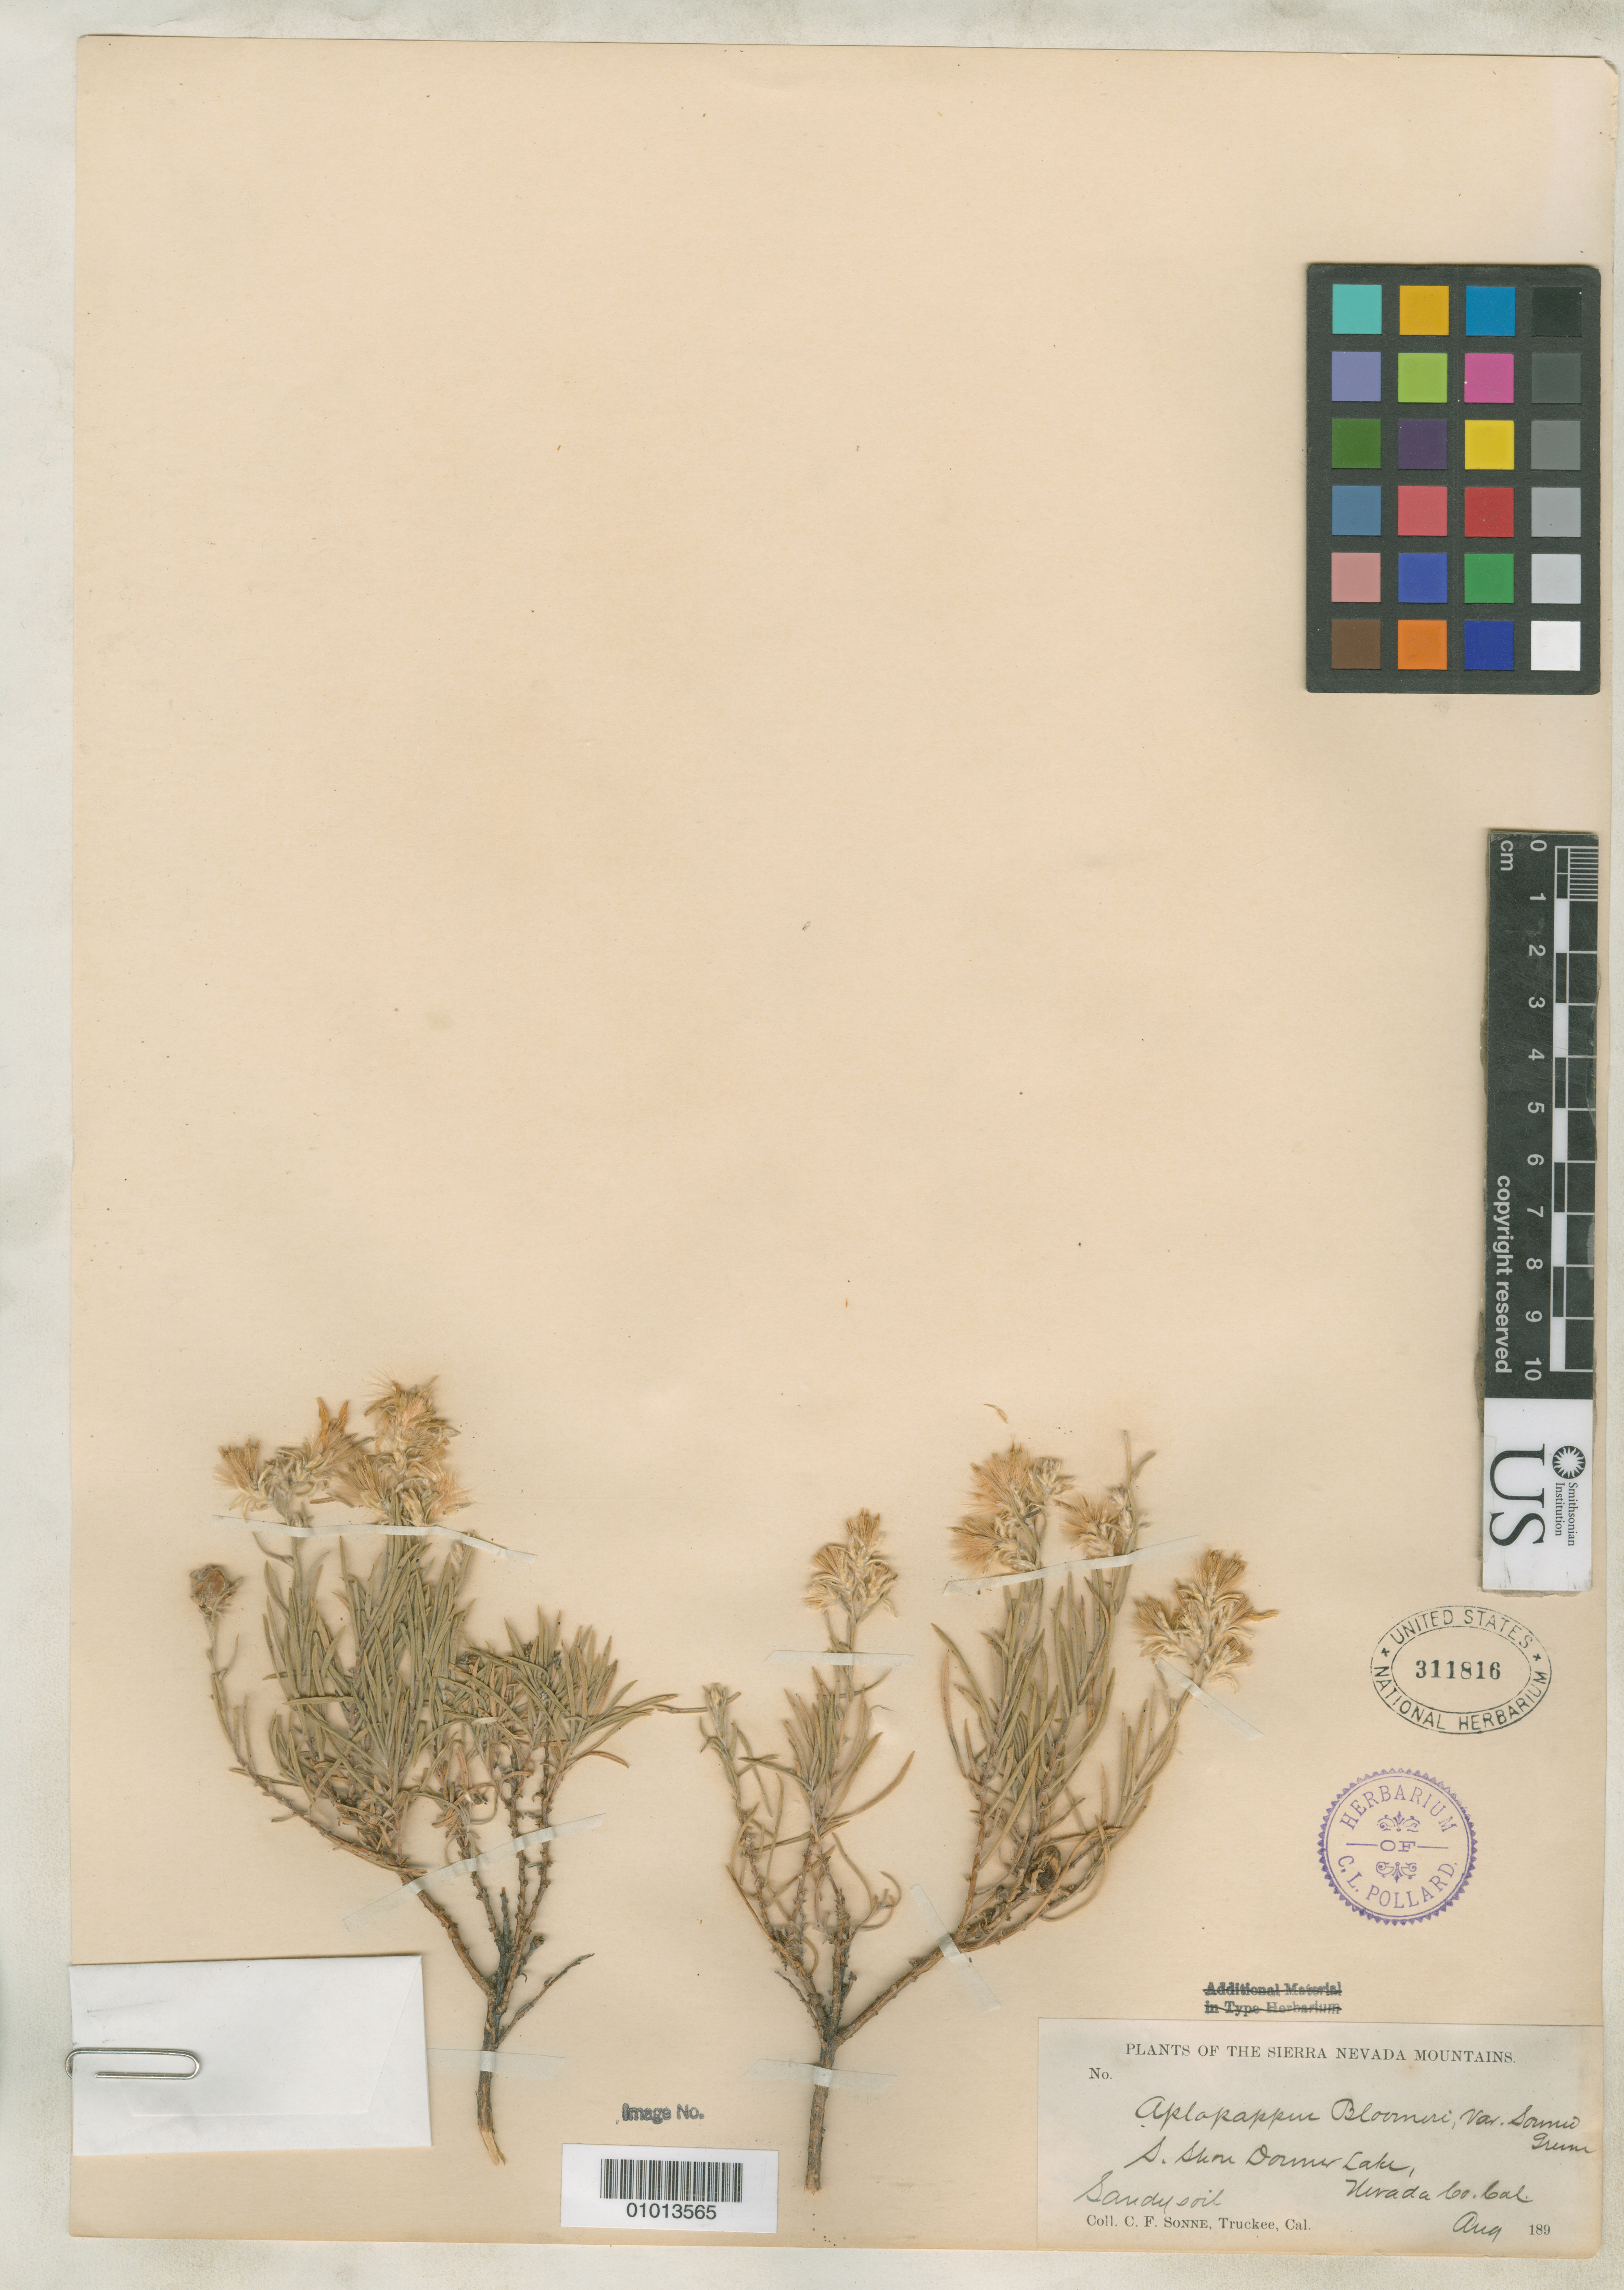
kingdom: Plantae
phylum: Tracheophyta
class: Magnoliopsida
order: Asterales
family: Asteraceae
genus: Haplopappus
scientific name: Haplopappus bloomeri var. sonnei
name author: Greene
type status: Isotype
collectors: C. Sonne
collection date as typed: Aug 1889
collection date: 1889-08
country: United States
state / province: California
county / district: Nevada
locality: S. Shore Donner Lake.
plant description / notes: Holotype at US according to Tropicos (Oct. 2010).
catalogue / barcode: US 311816